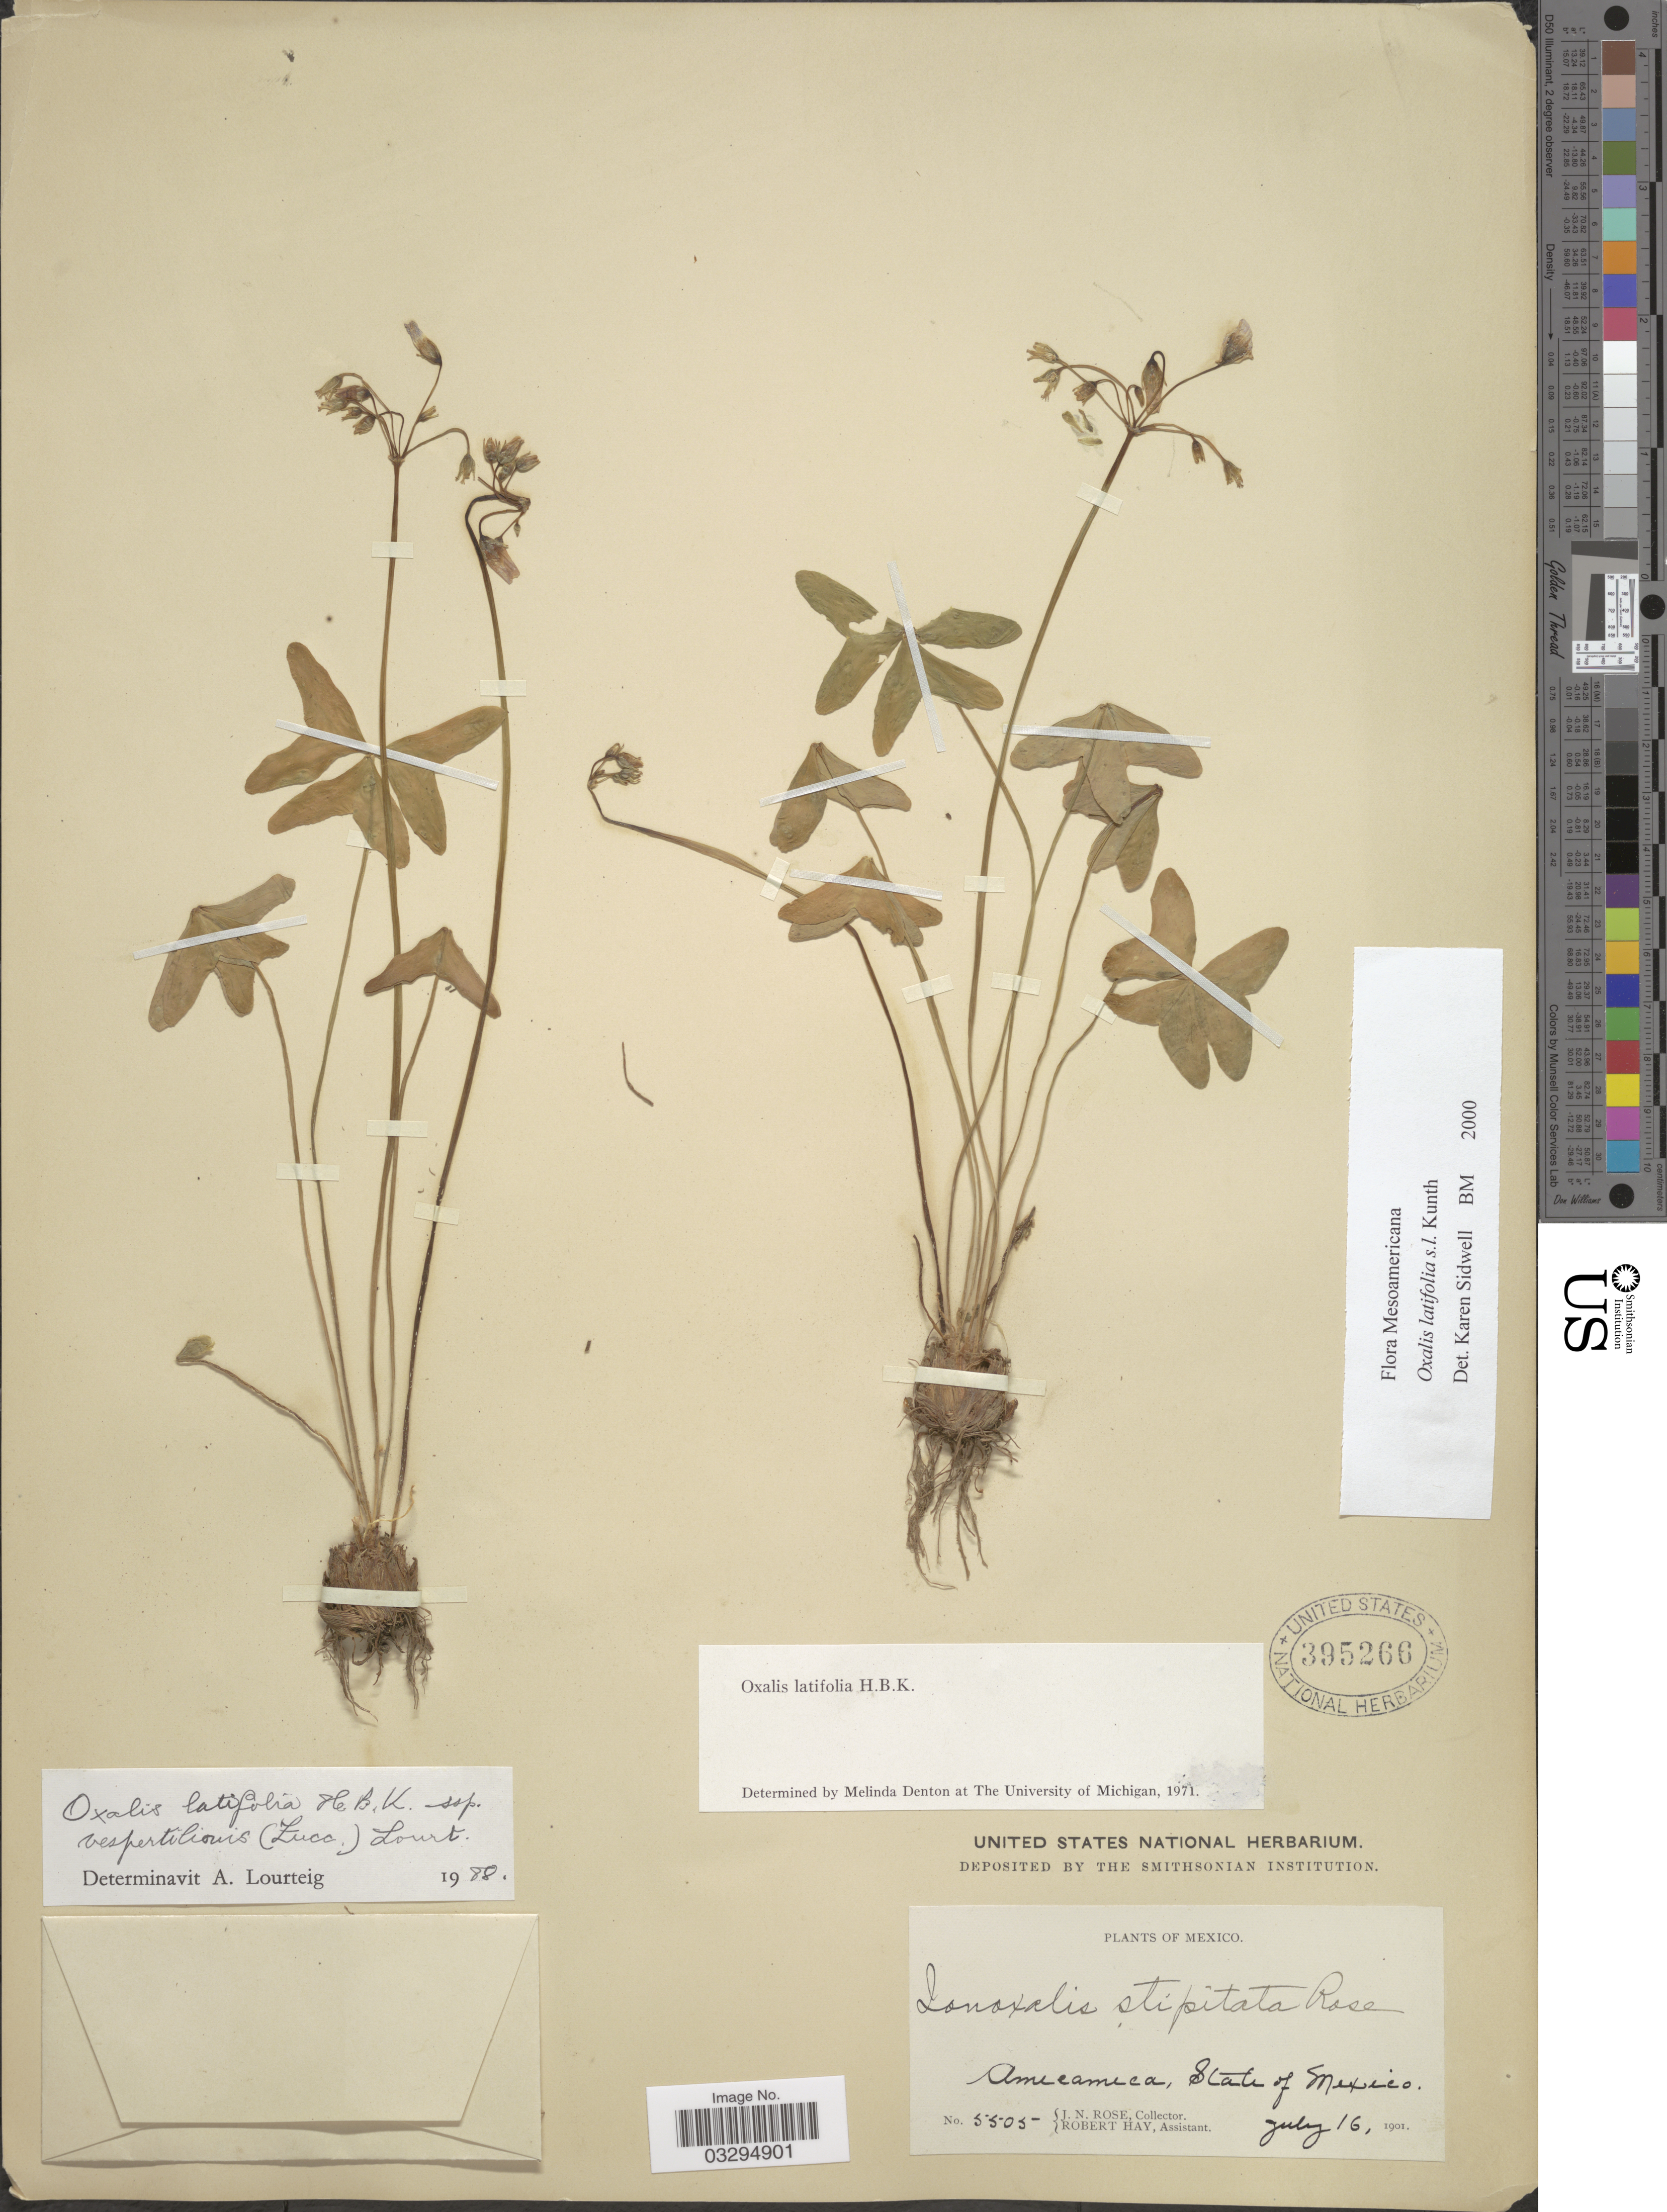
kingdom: Plantae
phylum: Tracheophyta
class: Magnoliopsida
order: Oxalidales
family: Oxalidaceae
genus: Oxalis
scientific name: Oxalis latifolia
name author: Kunth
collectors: J. N. Rose & R. Hay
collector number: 5505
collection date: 1901-07-16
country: Mexico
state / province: México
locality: Amecameca.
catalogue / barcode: US 395266